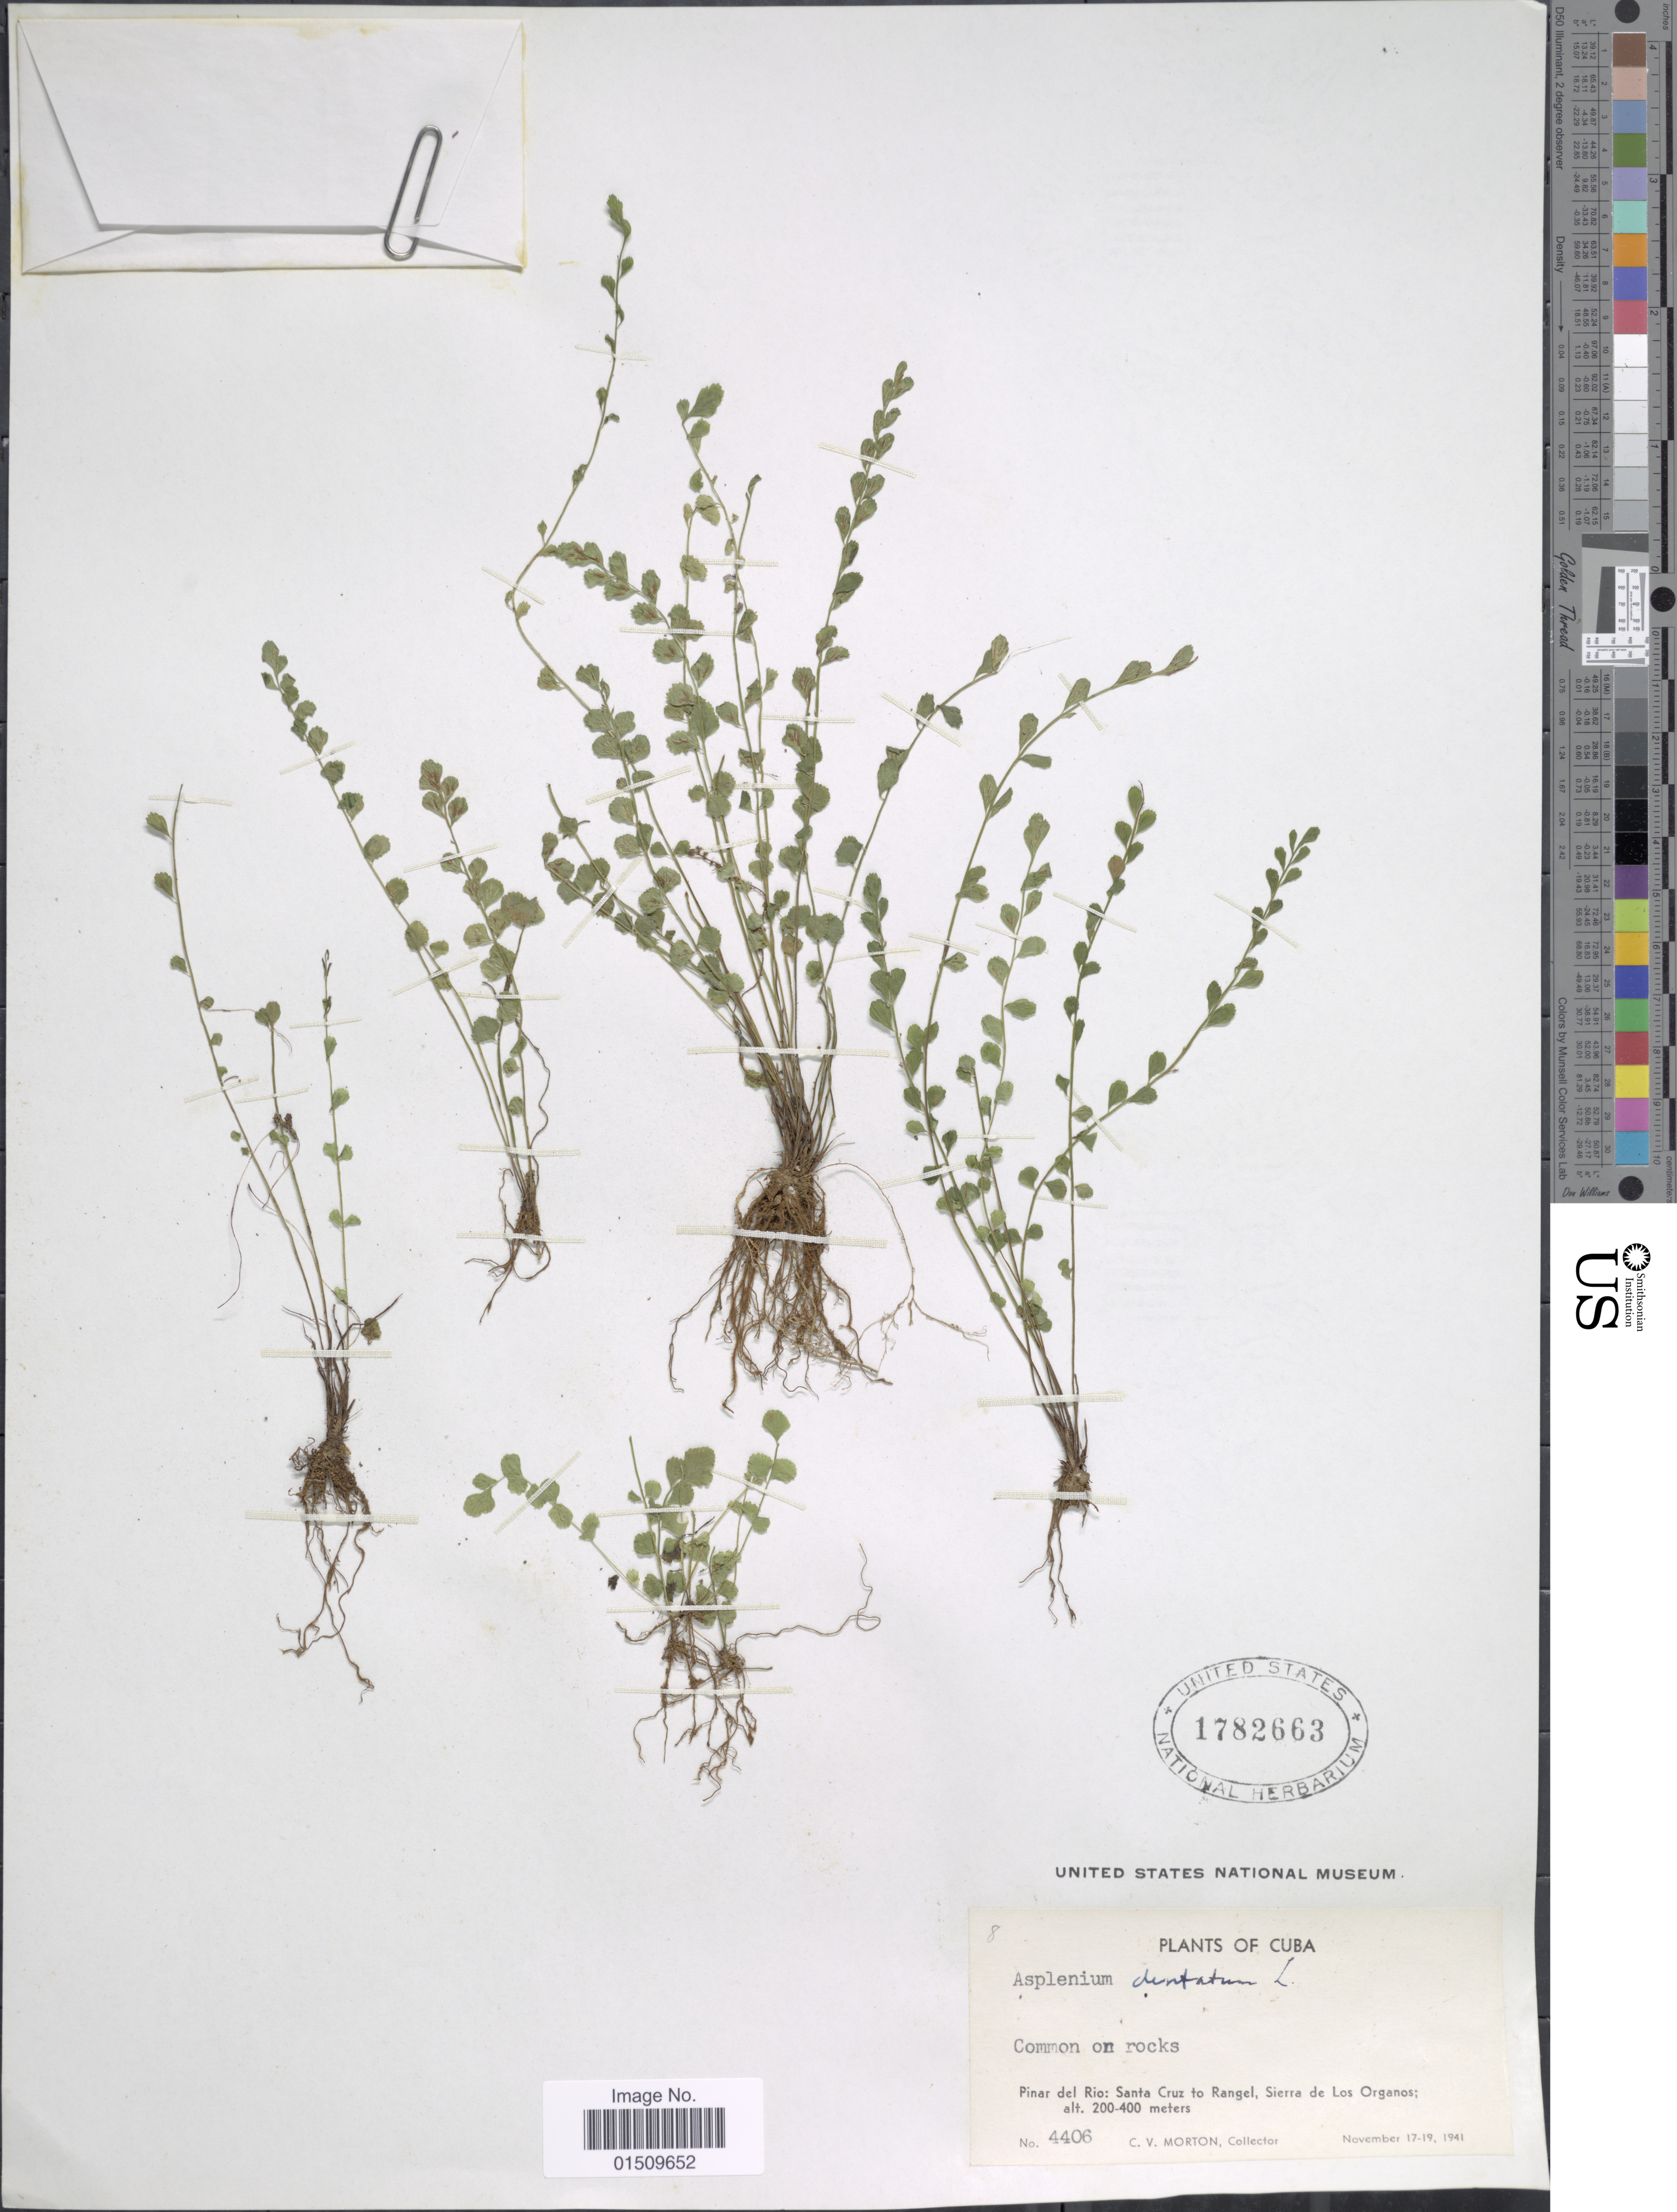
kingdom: Plantae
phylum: Tracheophyta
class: Polypodiopsida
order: Polypodiales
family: Aspleniaceae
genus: Asplenium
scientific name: Asplenium trichomanes-dentatum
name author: L.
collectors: C. V. Morton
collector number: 4406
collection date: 1941-11-17/1941-11-19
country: Cuba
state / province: Pinar del Río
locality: Cuba, Santa Cruz to Rangel, Sierra de Los Organos.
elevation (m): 200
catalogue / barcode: US 1782663